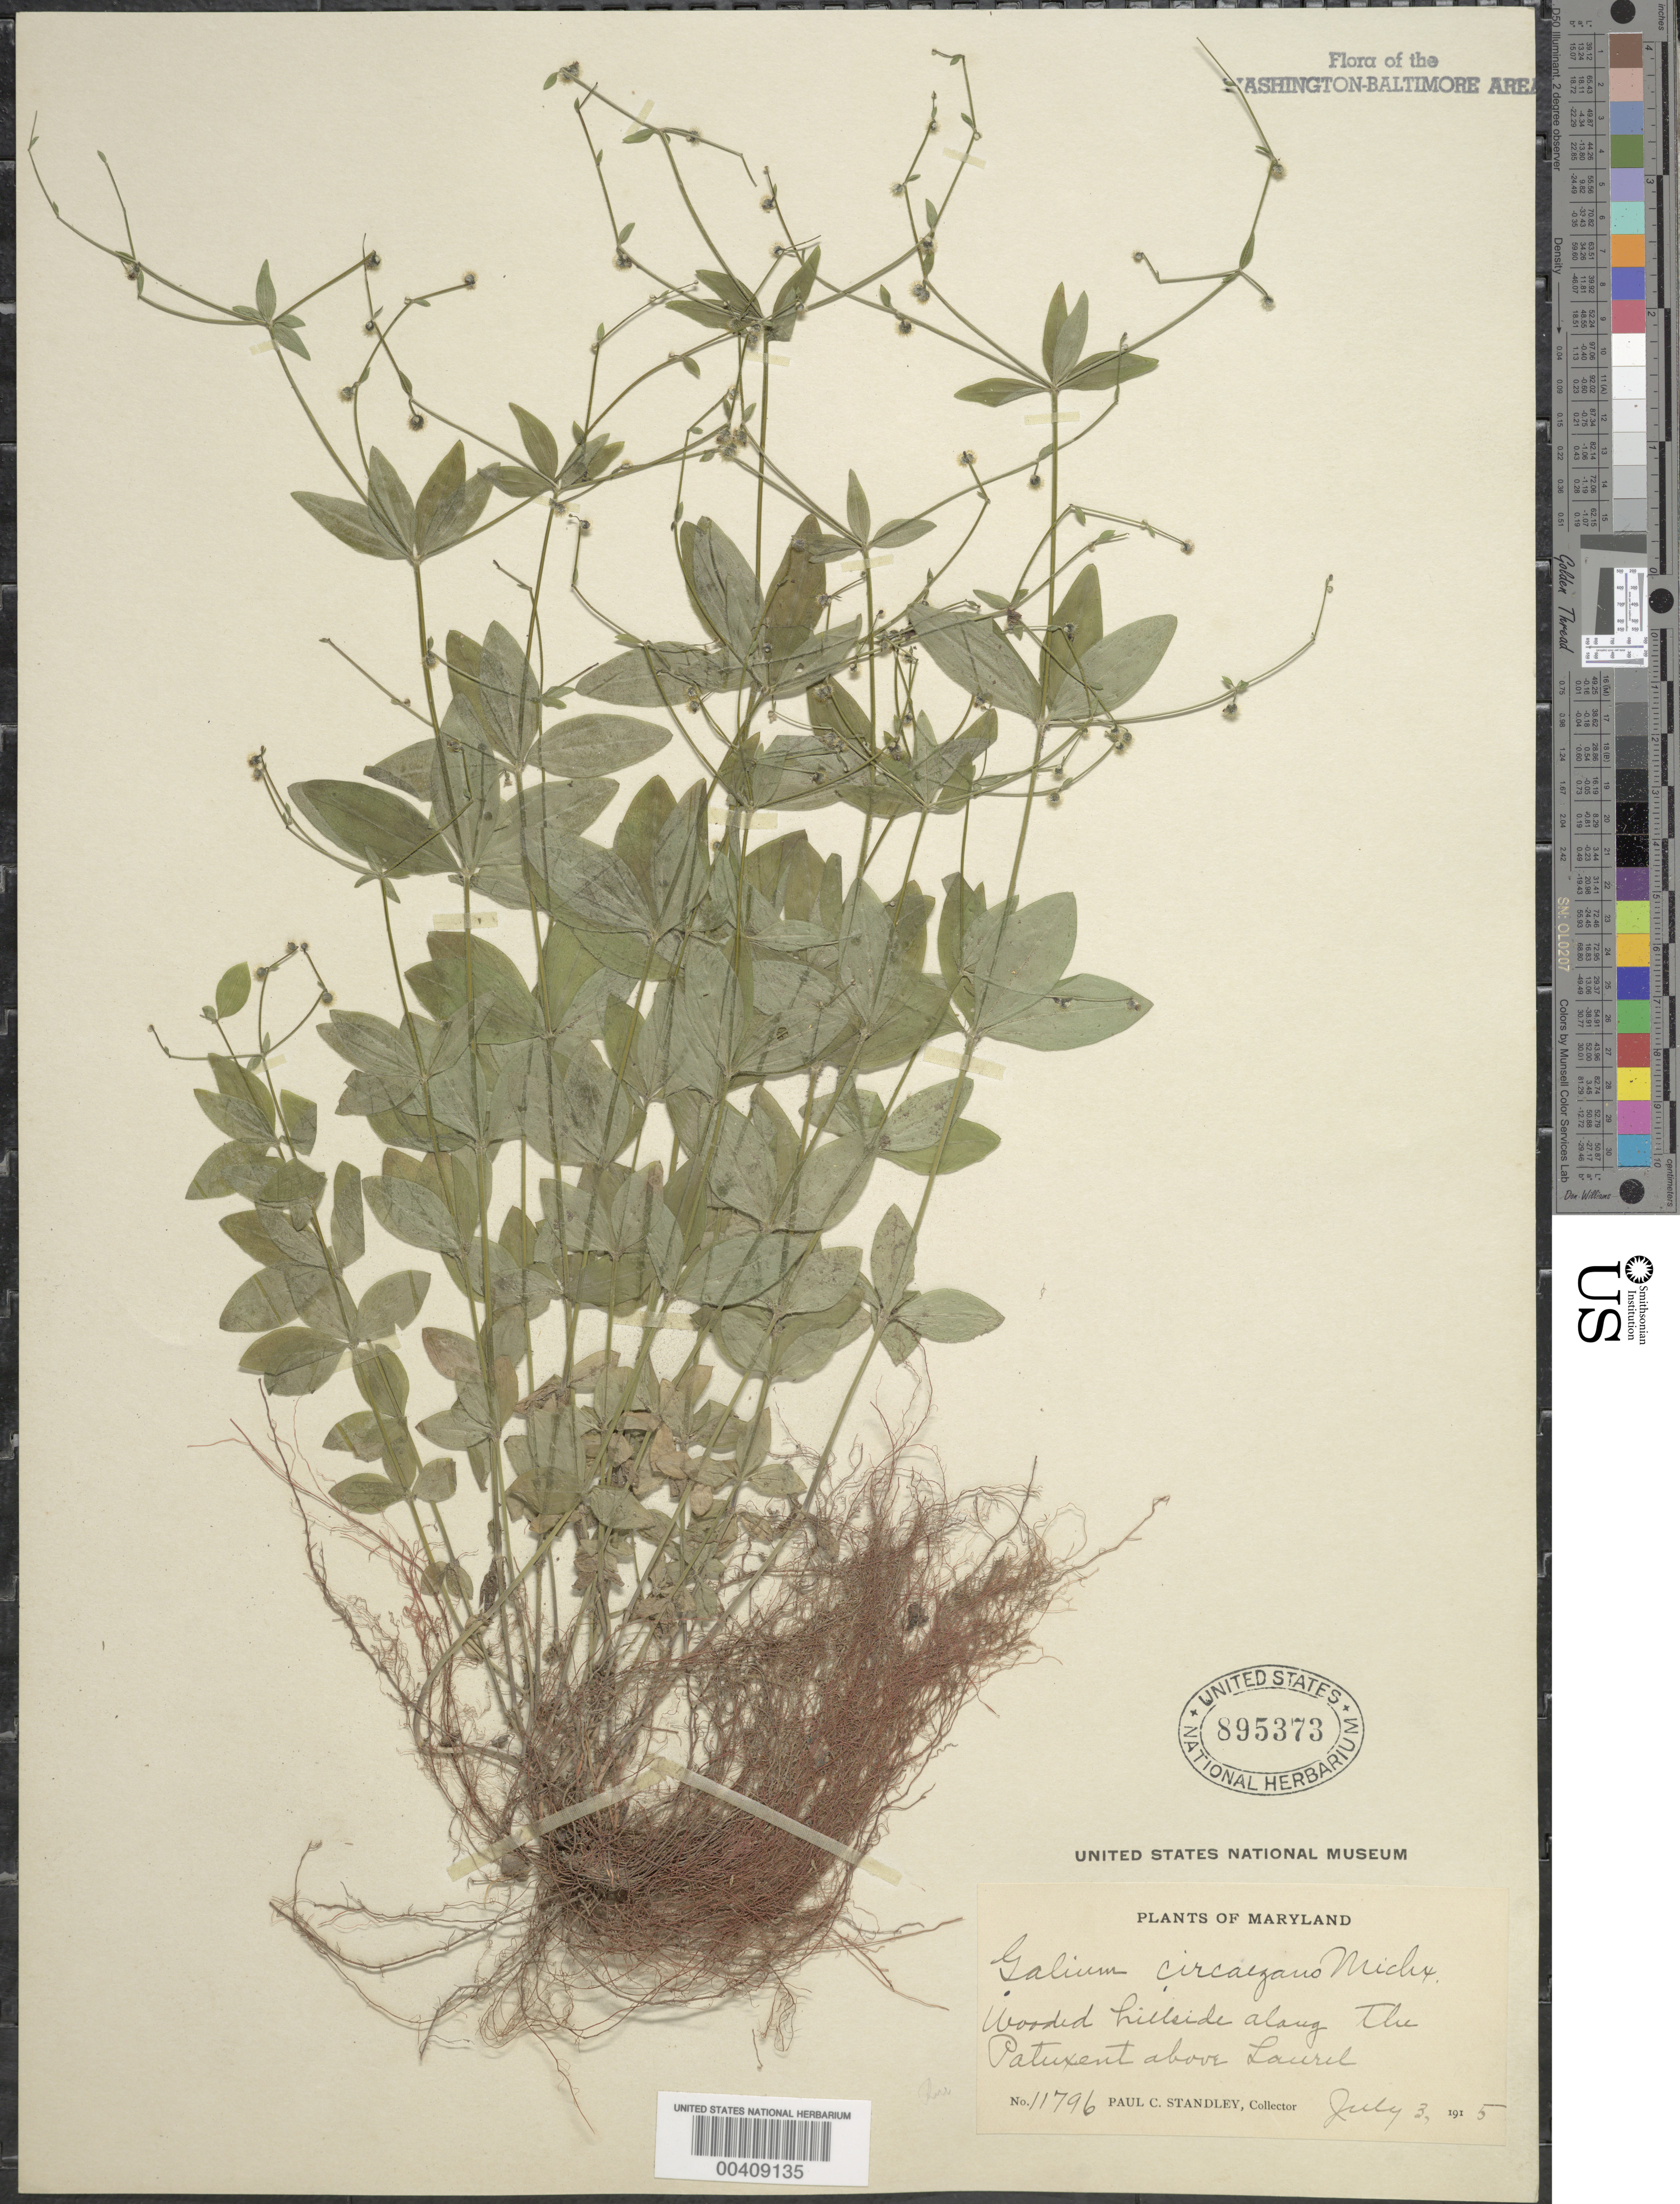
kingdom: Plantae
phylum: Tracheophyta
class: Magnoliopsida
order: Gentianales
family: Rubiaceae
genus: Galium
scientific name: Galium circaezans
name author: Michx.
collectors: P. C. Standley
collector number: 11796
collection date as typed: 03 Jul 1915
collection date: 1915-07-03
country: United States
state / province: Maryland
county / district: Prince George's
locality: Along the Patuxent River above Laurel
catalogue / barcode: US 895373